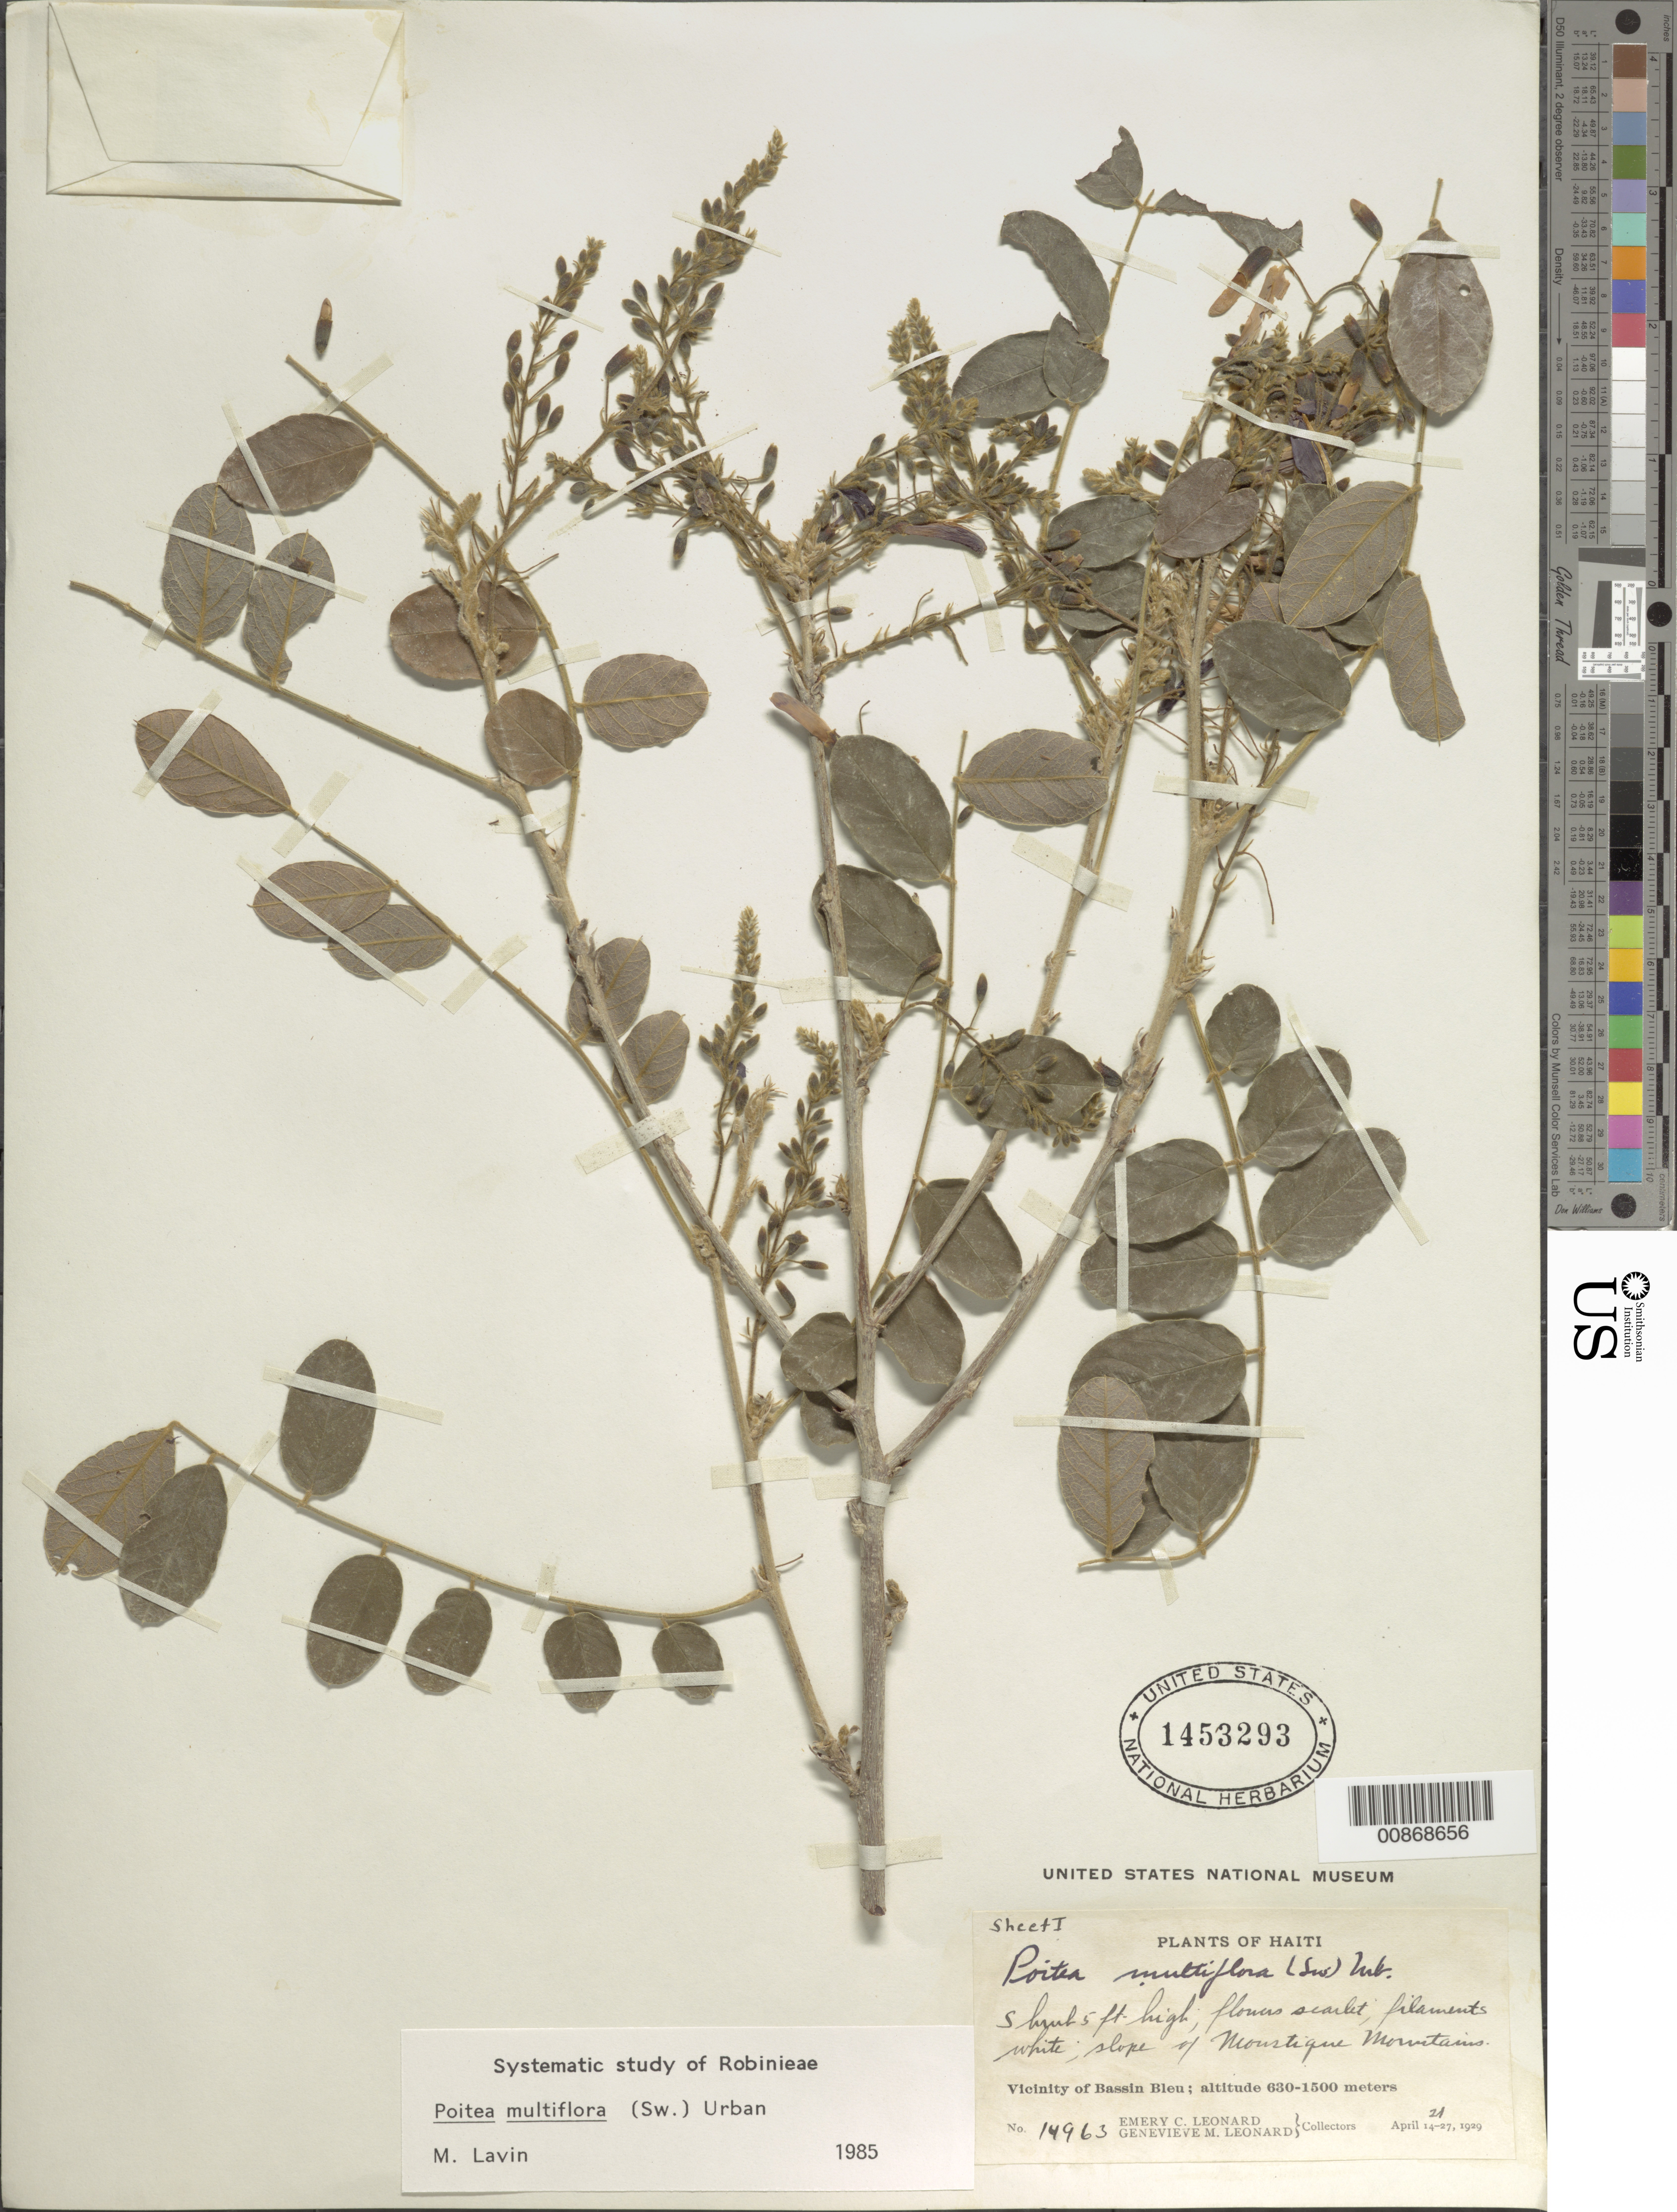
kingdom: Plantae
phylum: Tracheophyta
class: Magnoliopsida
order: Fabales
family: Fabaceae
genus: Poitea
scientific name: Poitea multiflora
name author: (Sw.) Urb.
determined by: Lavin, M.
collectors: E. C. Leonard & G. M. Leonard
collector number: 14963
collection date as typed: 21 Apr 1929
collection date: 1929-04-21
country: Haiti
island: Hispaniola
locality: Vicinity of Bassin Bleu. Slope of Moustique Mountains.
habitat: Mountain slope.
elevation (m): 630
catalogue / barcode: US 1453293